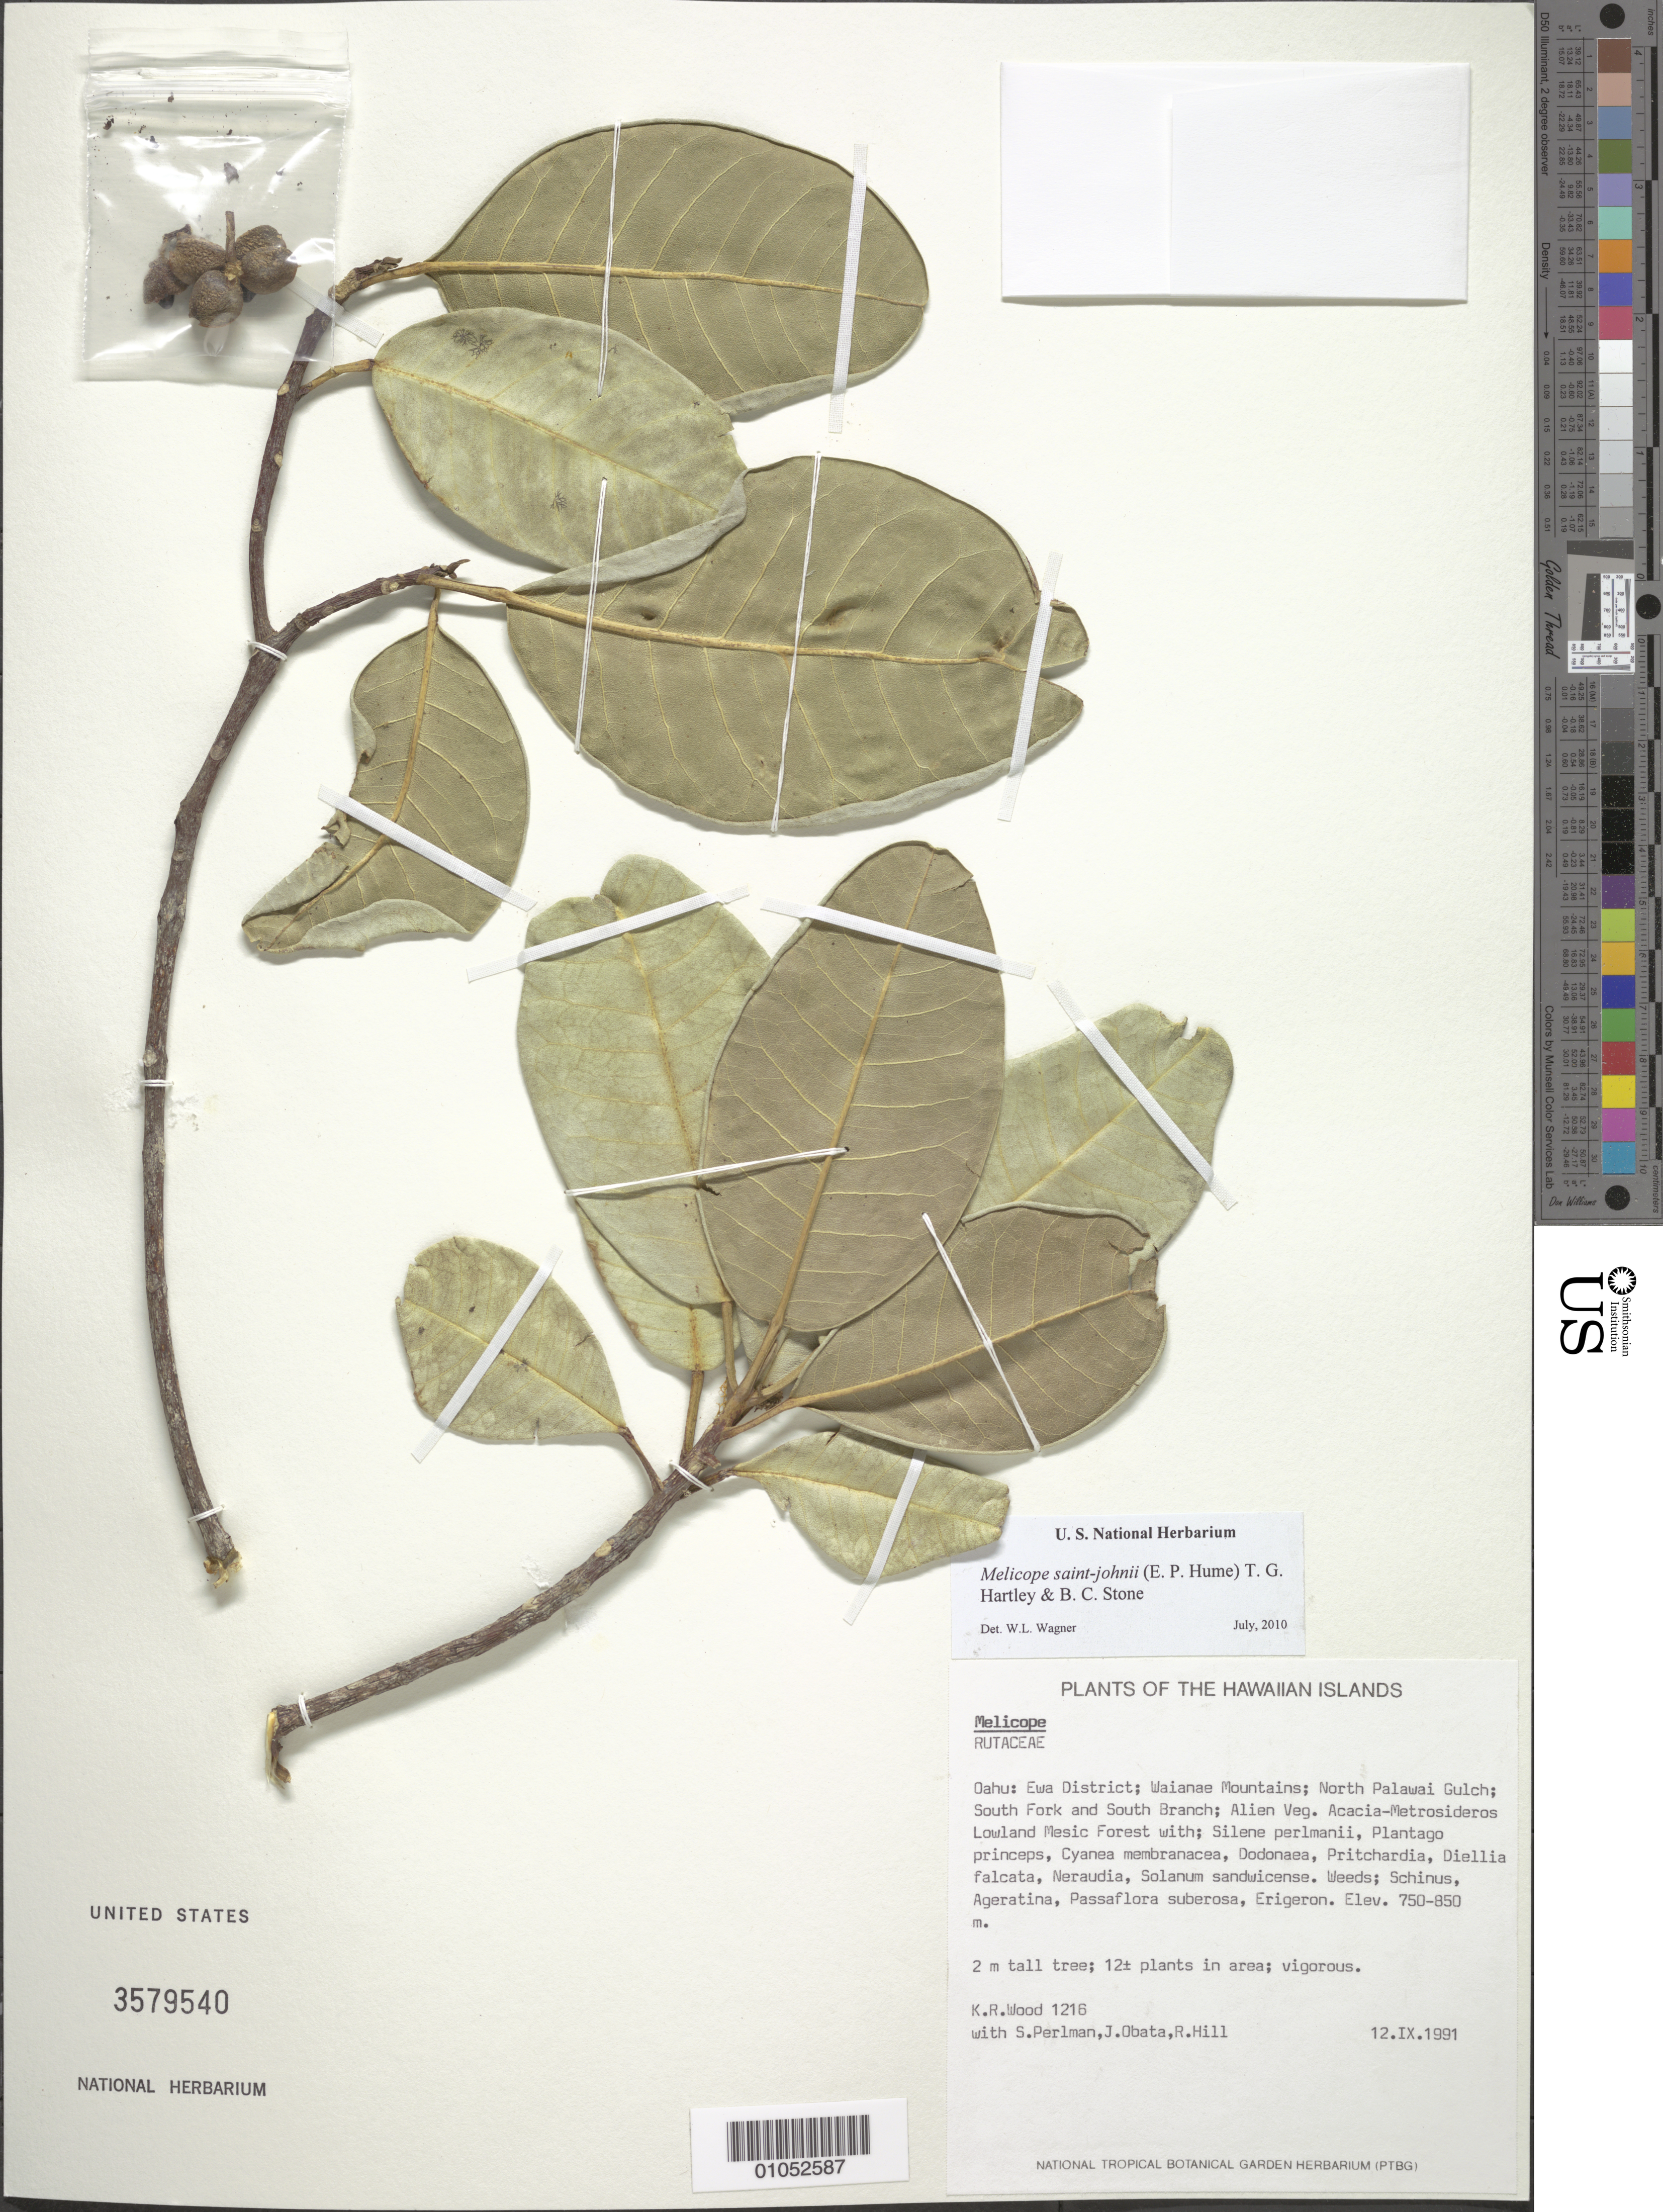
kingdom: Plantae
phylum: Tracheophyta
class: Magnoliopsida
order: Sapindales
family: Rutaceae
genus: Melicope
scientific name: Melicope saint-johnii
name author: (E.P. Hume) T.G. Hartley & B.C. Stone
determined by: Wagner, W. L., (BOT), Smithsonian Institution - National Museum of Natural History (UNITED STATES)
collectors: K. R. Wood, S. P. Perlman, J. Obata & R. Hill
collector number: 1216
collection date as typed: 12 Sep 1991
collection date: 1991-09-12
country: United States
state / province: Hawaii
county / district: Honolulu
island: Oahu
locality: Ewa District, Wainanae Mountains; North Palawai Gulch; South Fork and South Branch.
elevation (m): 750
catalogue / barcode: US 3579540